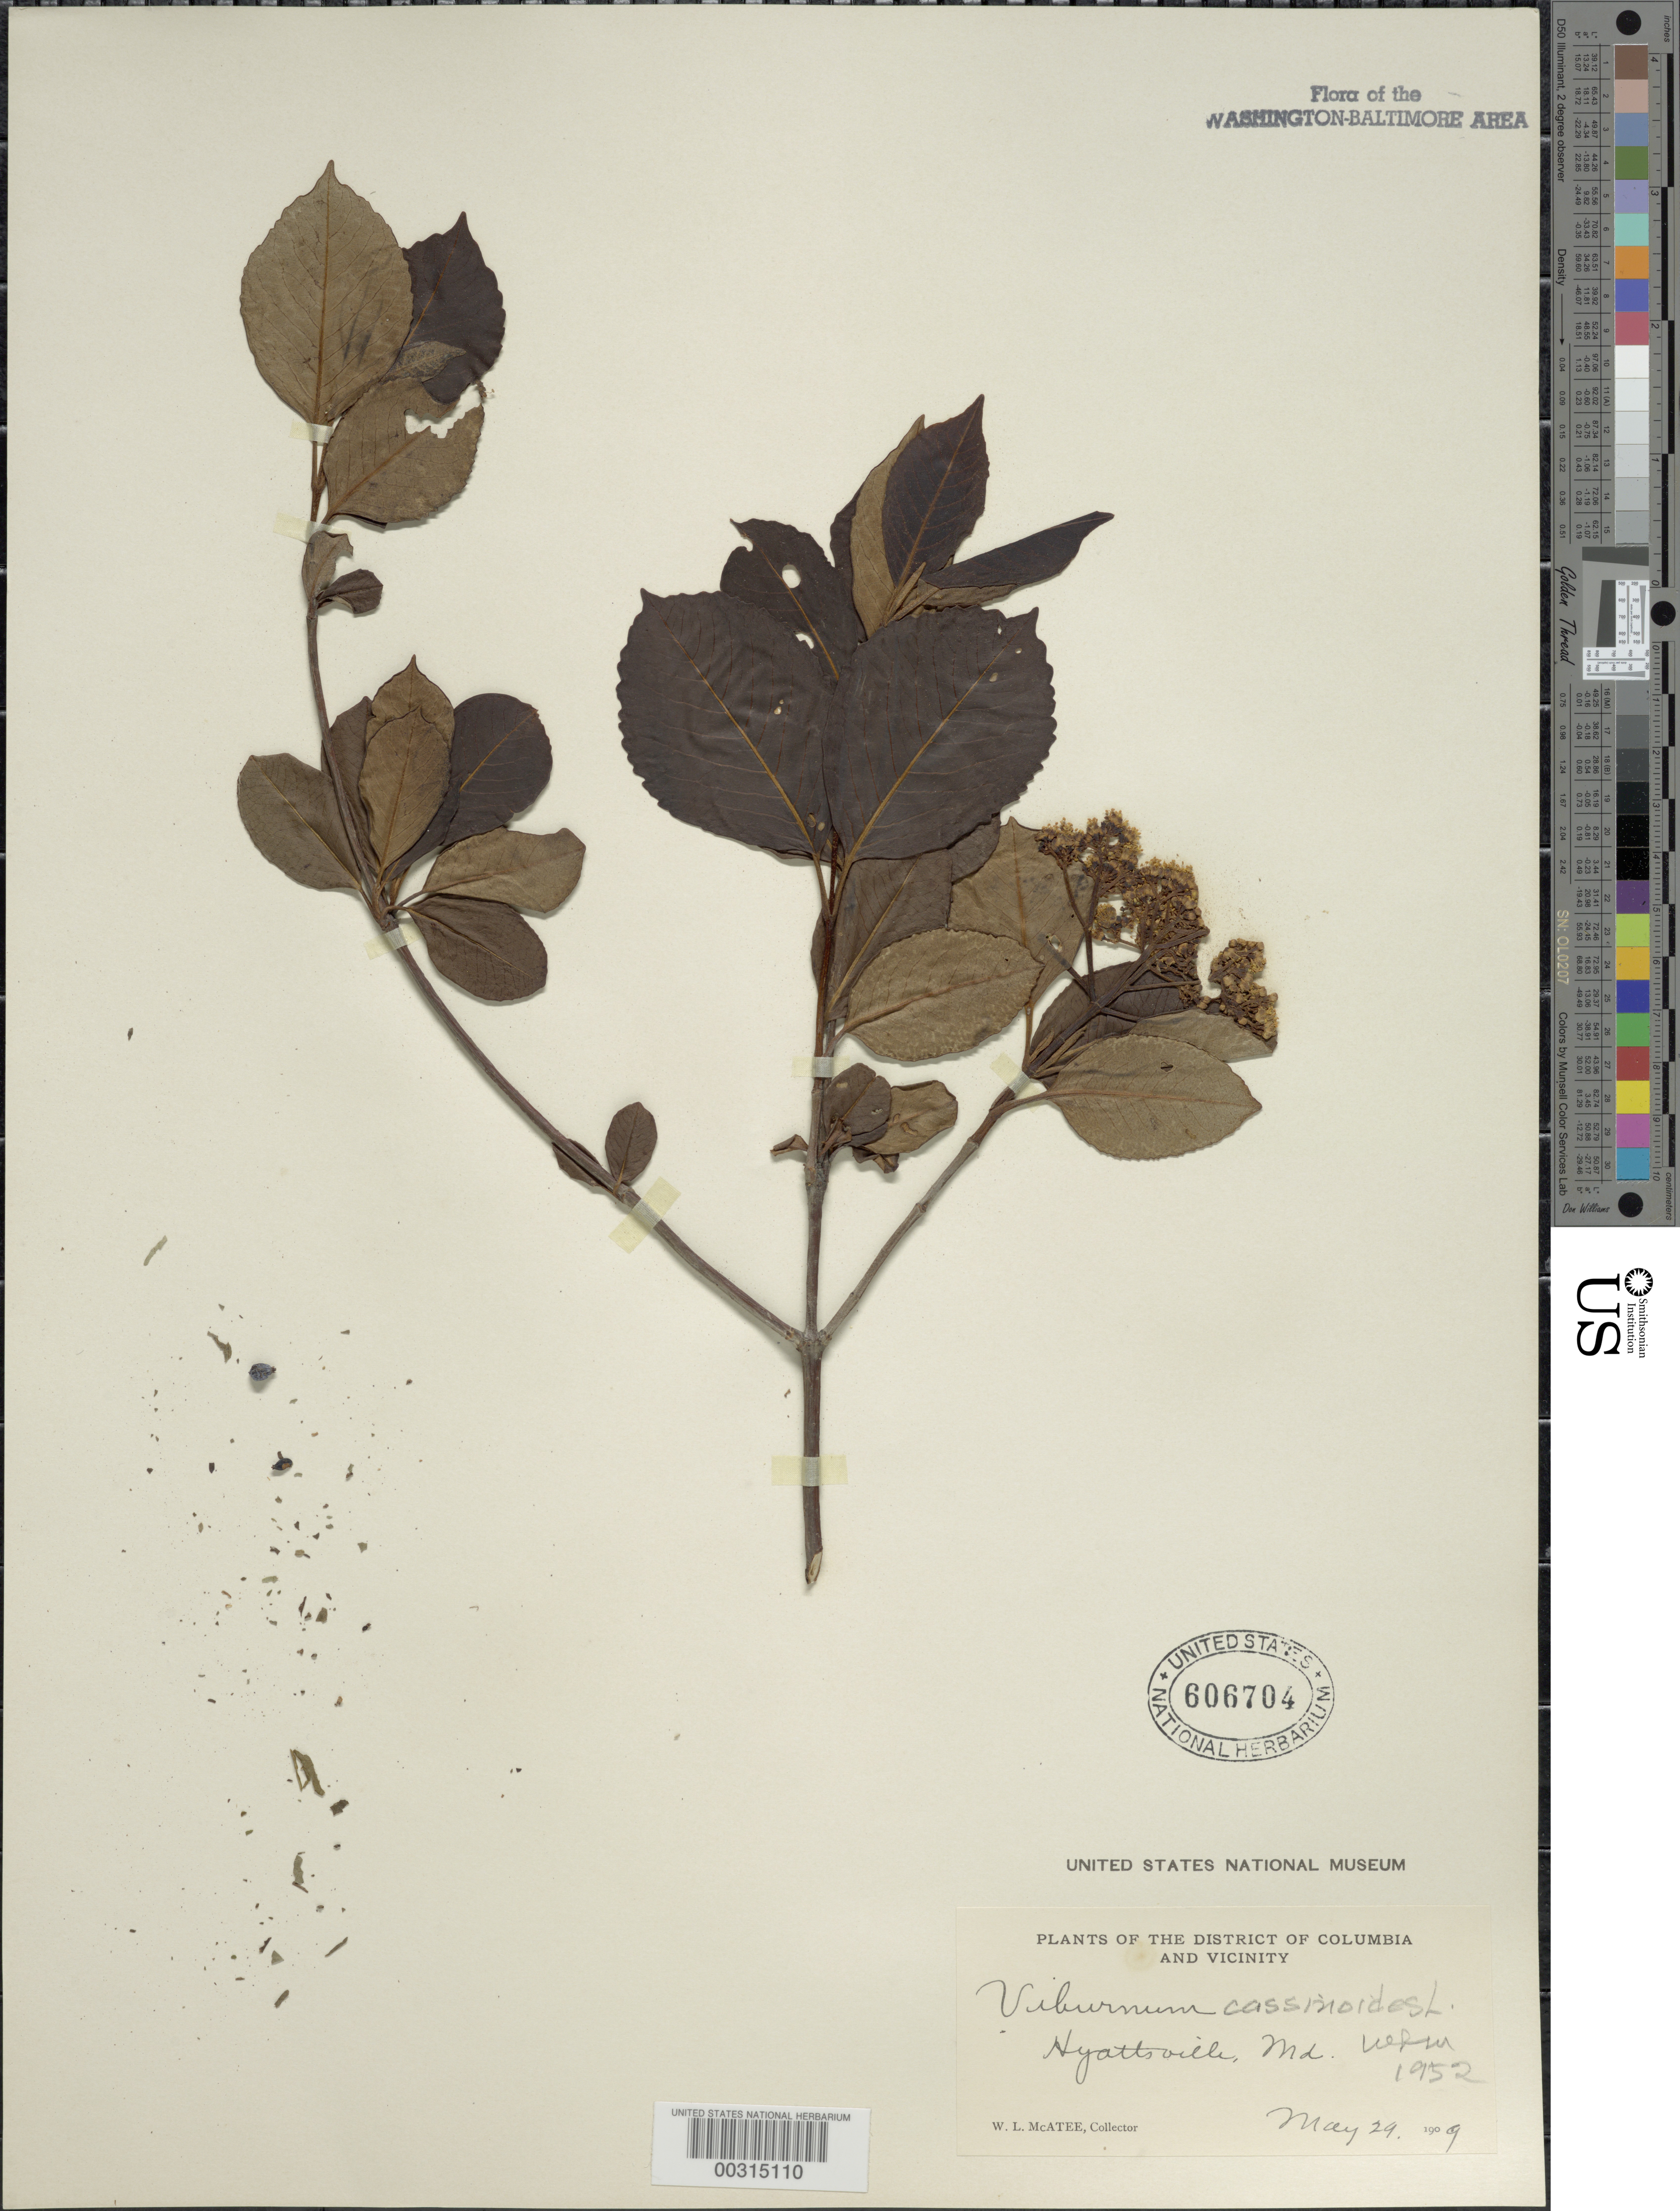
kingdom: Plantae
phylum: Tracheophyta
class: Magnoliopsida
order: Dipsacales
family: Viburnaceae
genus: Viburnum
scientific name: Viburnum cassinoides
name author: L.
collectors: W. McAtee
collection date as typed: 29 May 1909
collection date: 1909-05-29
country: United States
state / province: Maryland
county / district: Prince George's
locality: Hyattsville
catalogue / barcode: US 606704